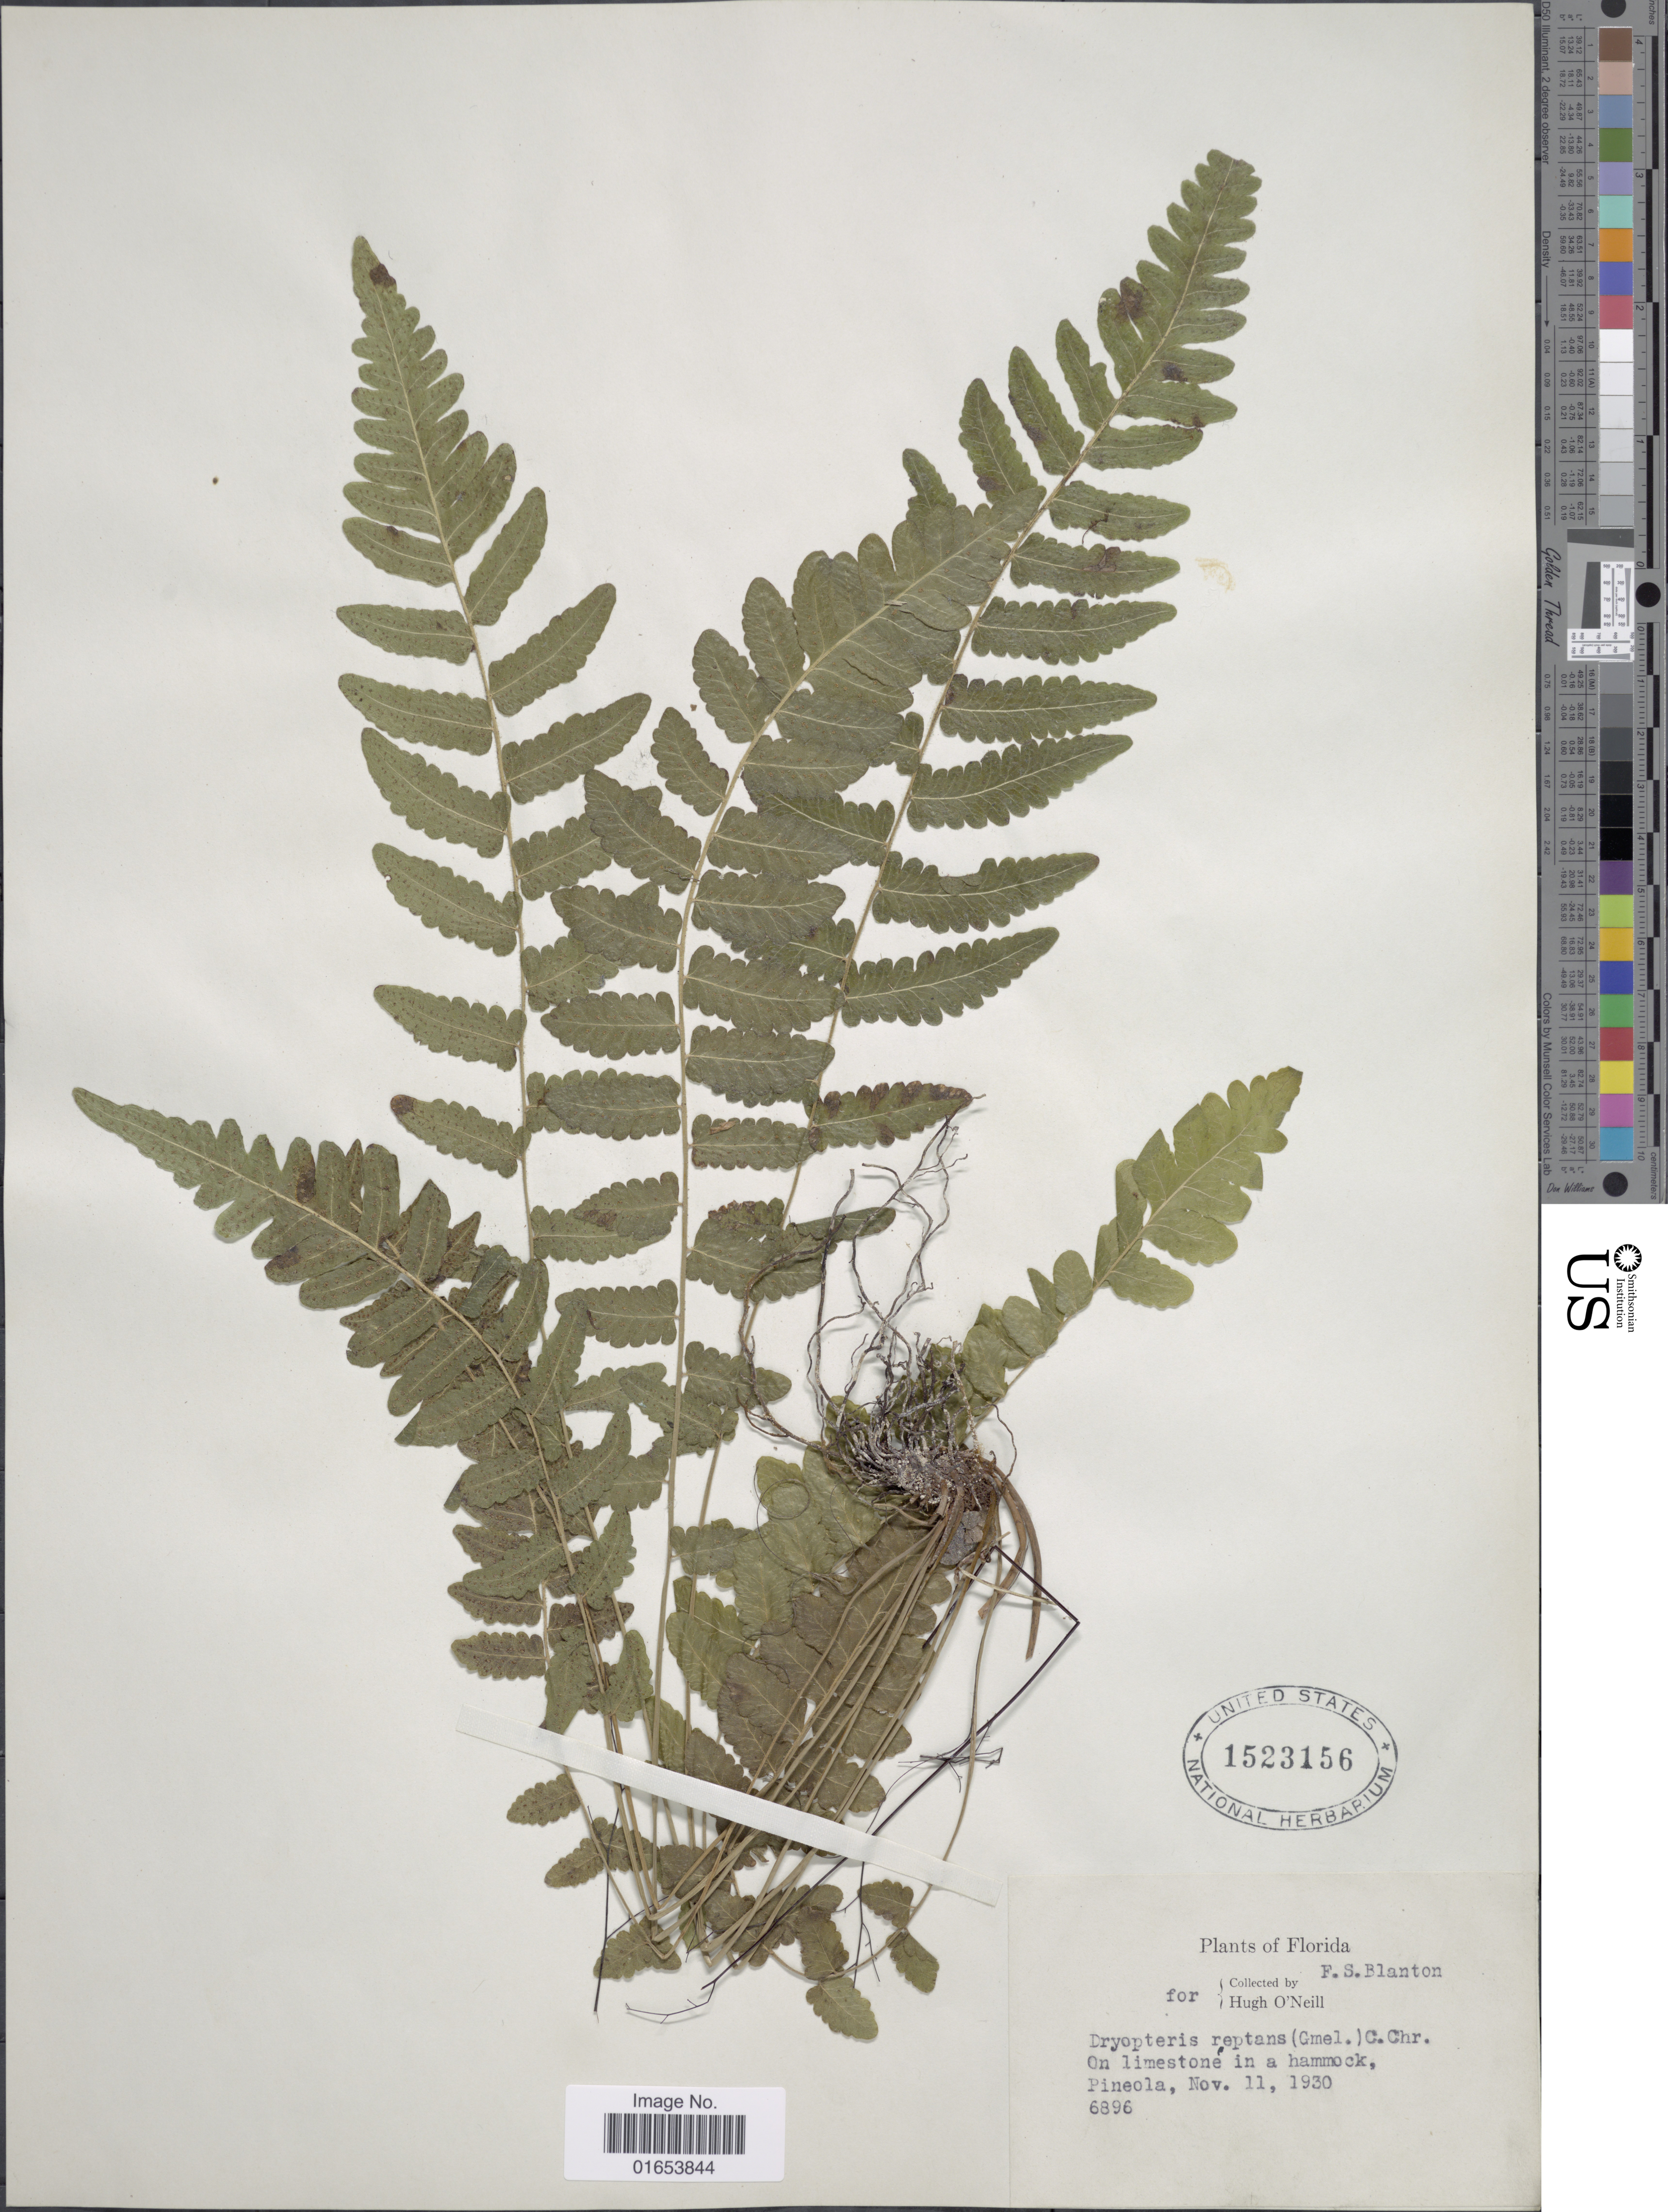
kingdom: Plantae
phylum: Tracheophyta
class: Polypodiopsida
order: Polypodiales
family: Thelypteridaceae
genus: Goniopteris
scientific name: Goniopteris reptans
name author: (J.F. Gmel.) C. Presl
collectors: H. O'Neill & F. S. Blanton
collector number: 6896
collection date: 1930-11-11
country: United States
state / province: Florida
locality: On limestone in a hammock, Pineola, Florida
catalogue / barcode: US 1523156